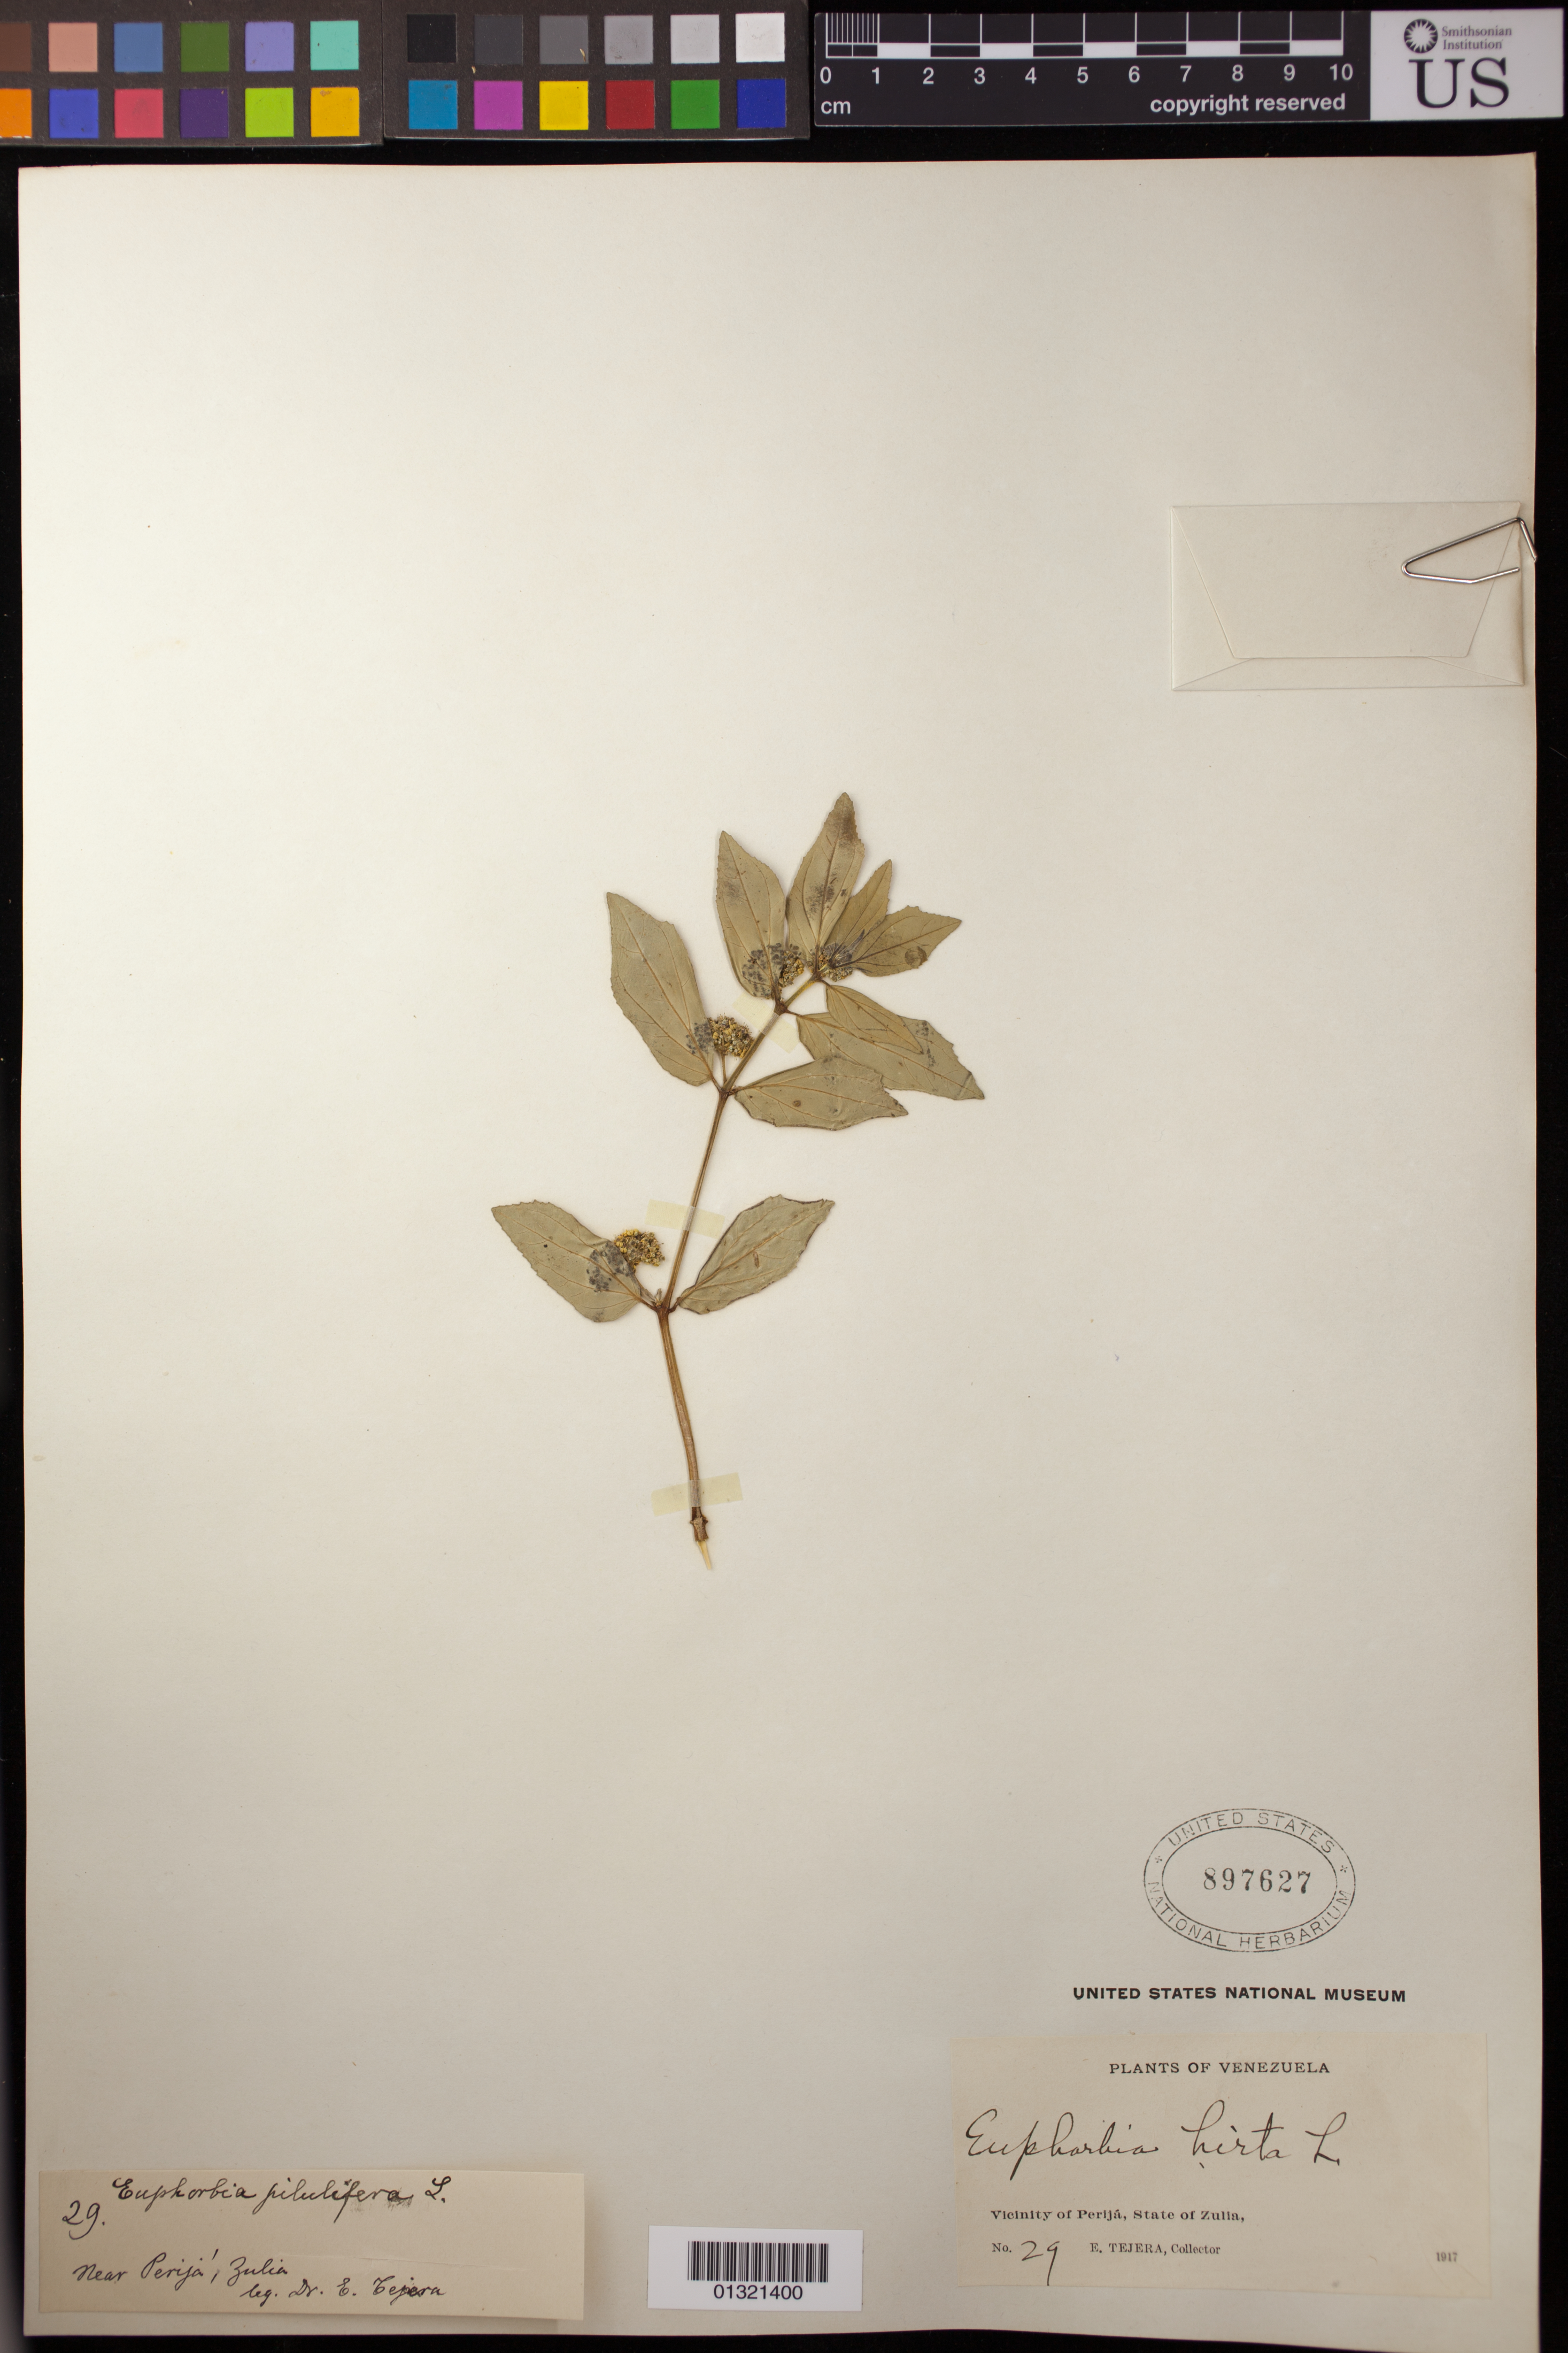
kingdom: Plantae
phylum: Tracheophyta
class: Magnoliopsida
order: Malpighiales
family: Euphorbiaceae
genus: Euphorbia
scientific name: Euphorbia hirta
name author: L.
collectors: E. Tejera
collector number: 29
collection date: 1917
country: Venezuela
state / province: Zulia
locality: Vicinity of Perijá; Near Perijá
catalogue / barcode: US 897627